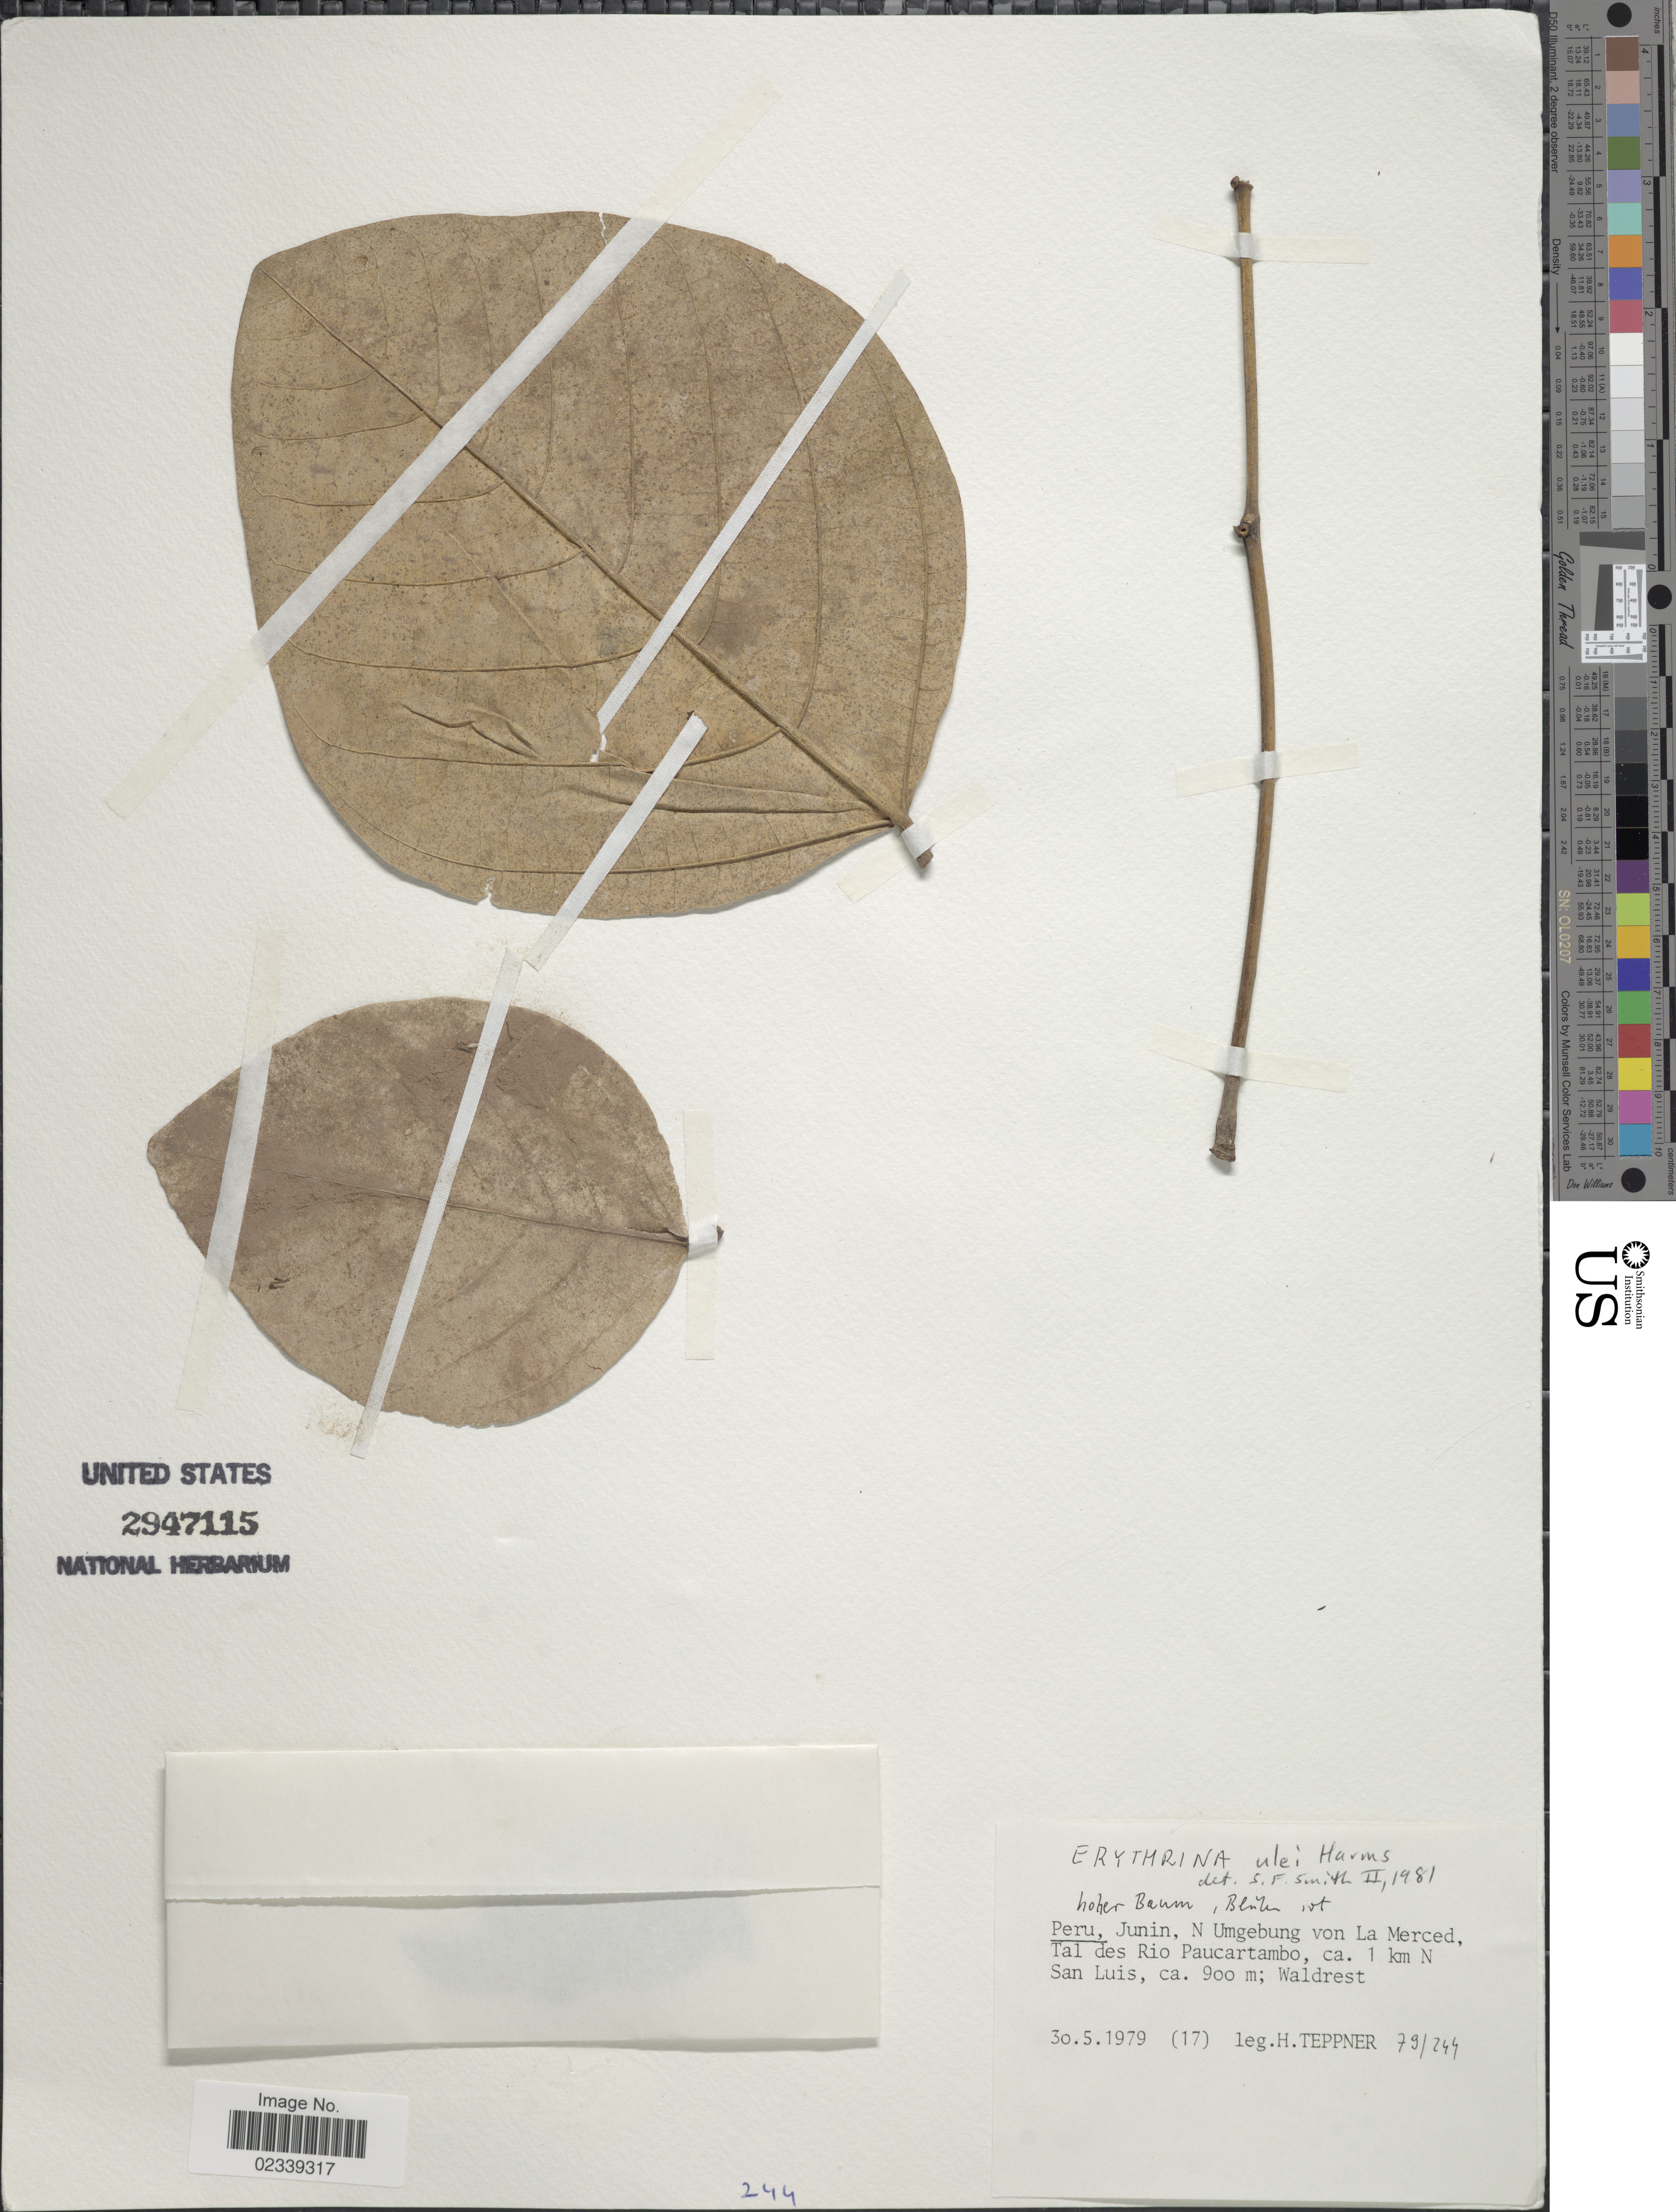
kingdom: Plantae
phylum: Tracheophyta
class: Magnoliopsida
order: Fabales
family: Fabaceae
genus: Erythrina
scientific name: Erythrina ulei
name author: Harms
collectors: H. Teppner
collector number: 17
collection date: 1979-05-30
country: Peru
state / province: Junín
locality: N Umgebung von La Merced, Tal des Rio Paucartambo, ca. 1 km N San Luis; Waldrest.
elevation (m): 900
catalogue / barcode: US 2947115